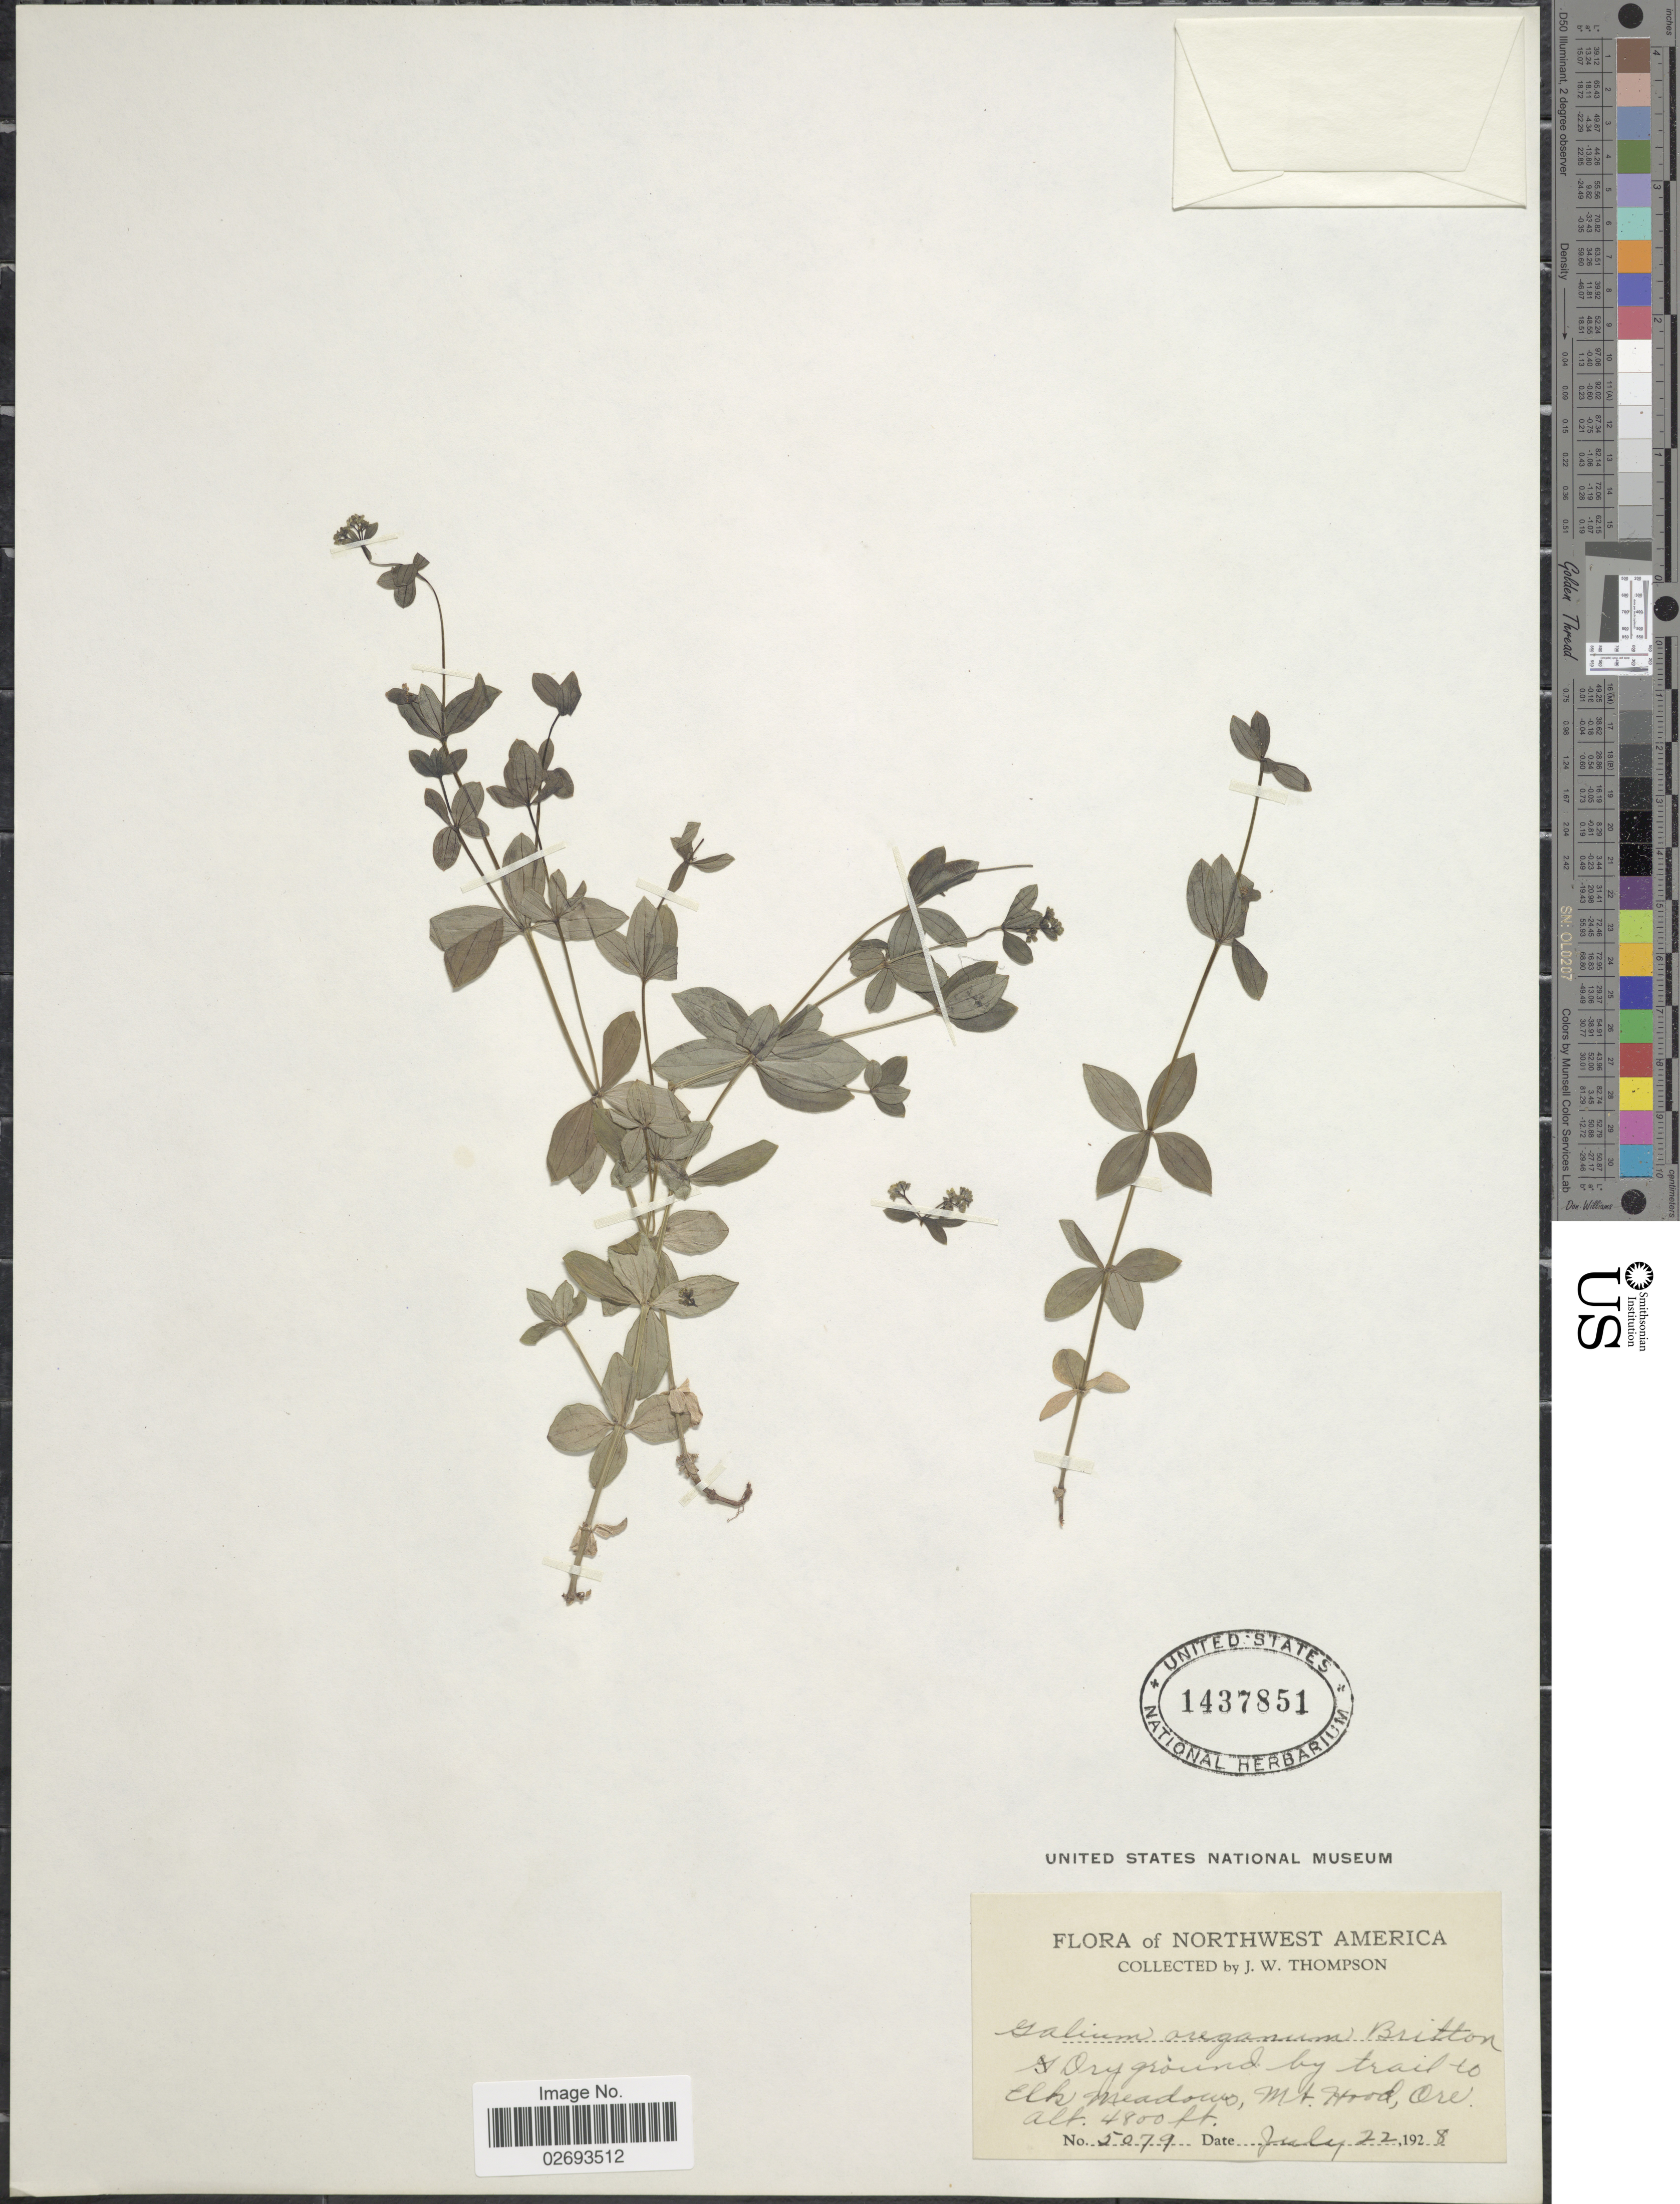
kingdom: Plantae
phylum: Tracheophyta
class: Magnoliopsida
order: Gentianales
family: Rubiaceae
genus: Galium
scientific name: Galium oreganum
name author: Britton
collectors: J. W. Thompson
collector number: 5079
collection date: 1928-07-22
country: United States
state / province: Oregon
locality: Dry ground by trail to elk meadows, Mt. Hood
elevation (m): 1463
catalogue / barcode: US 1437851